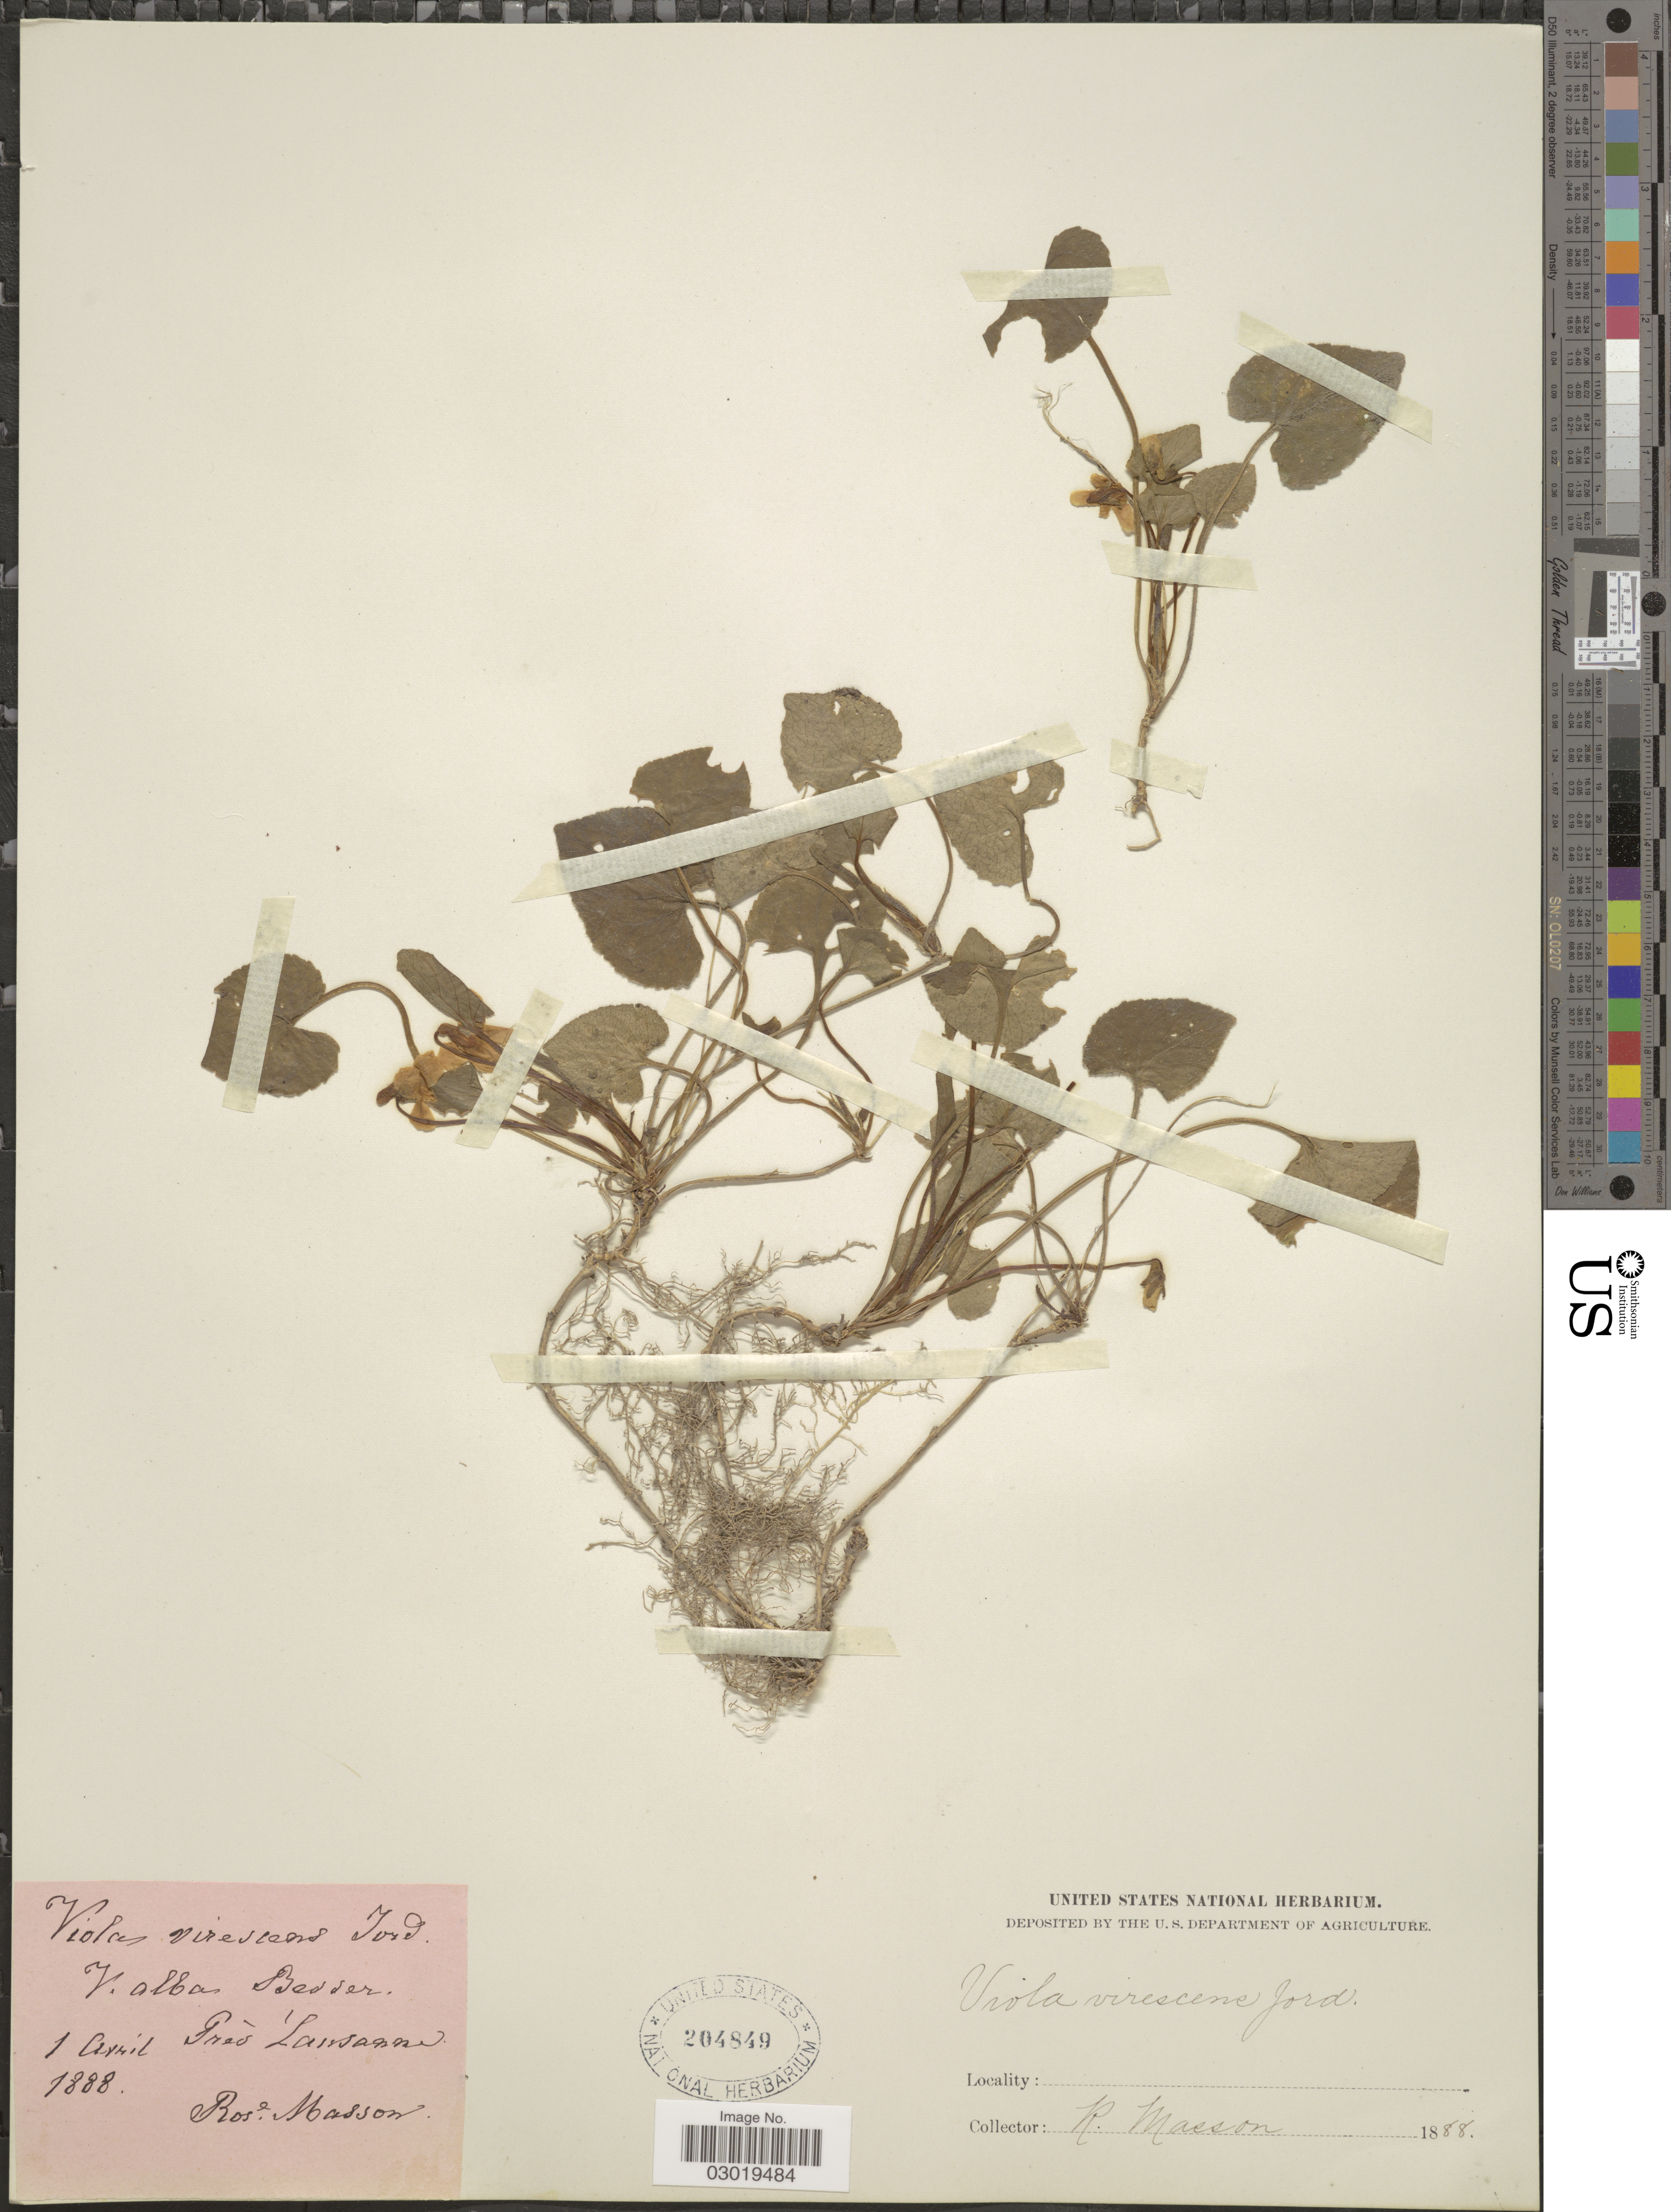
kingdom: Plantae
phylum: Tracheophyta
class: Magnoliopsida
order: Malpighiales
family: Violaceae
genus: Viola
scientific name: Viola virescens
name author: Jord. ex Boreau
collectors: R. Masson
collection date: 1888-04-01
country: Switzerland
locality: Prés Lausanne.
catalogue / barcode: US 204849